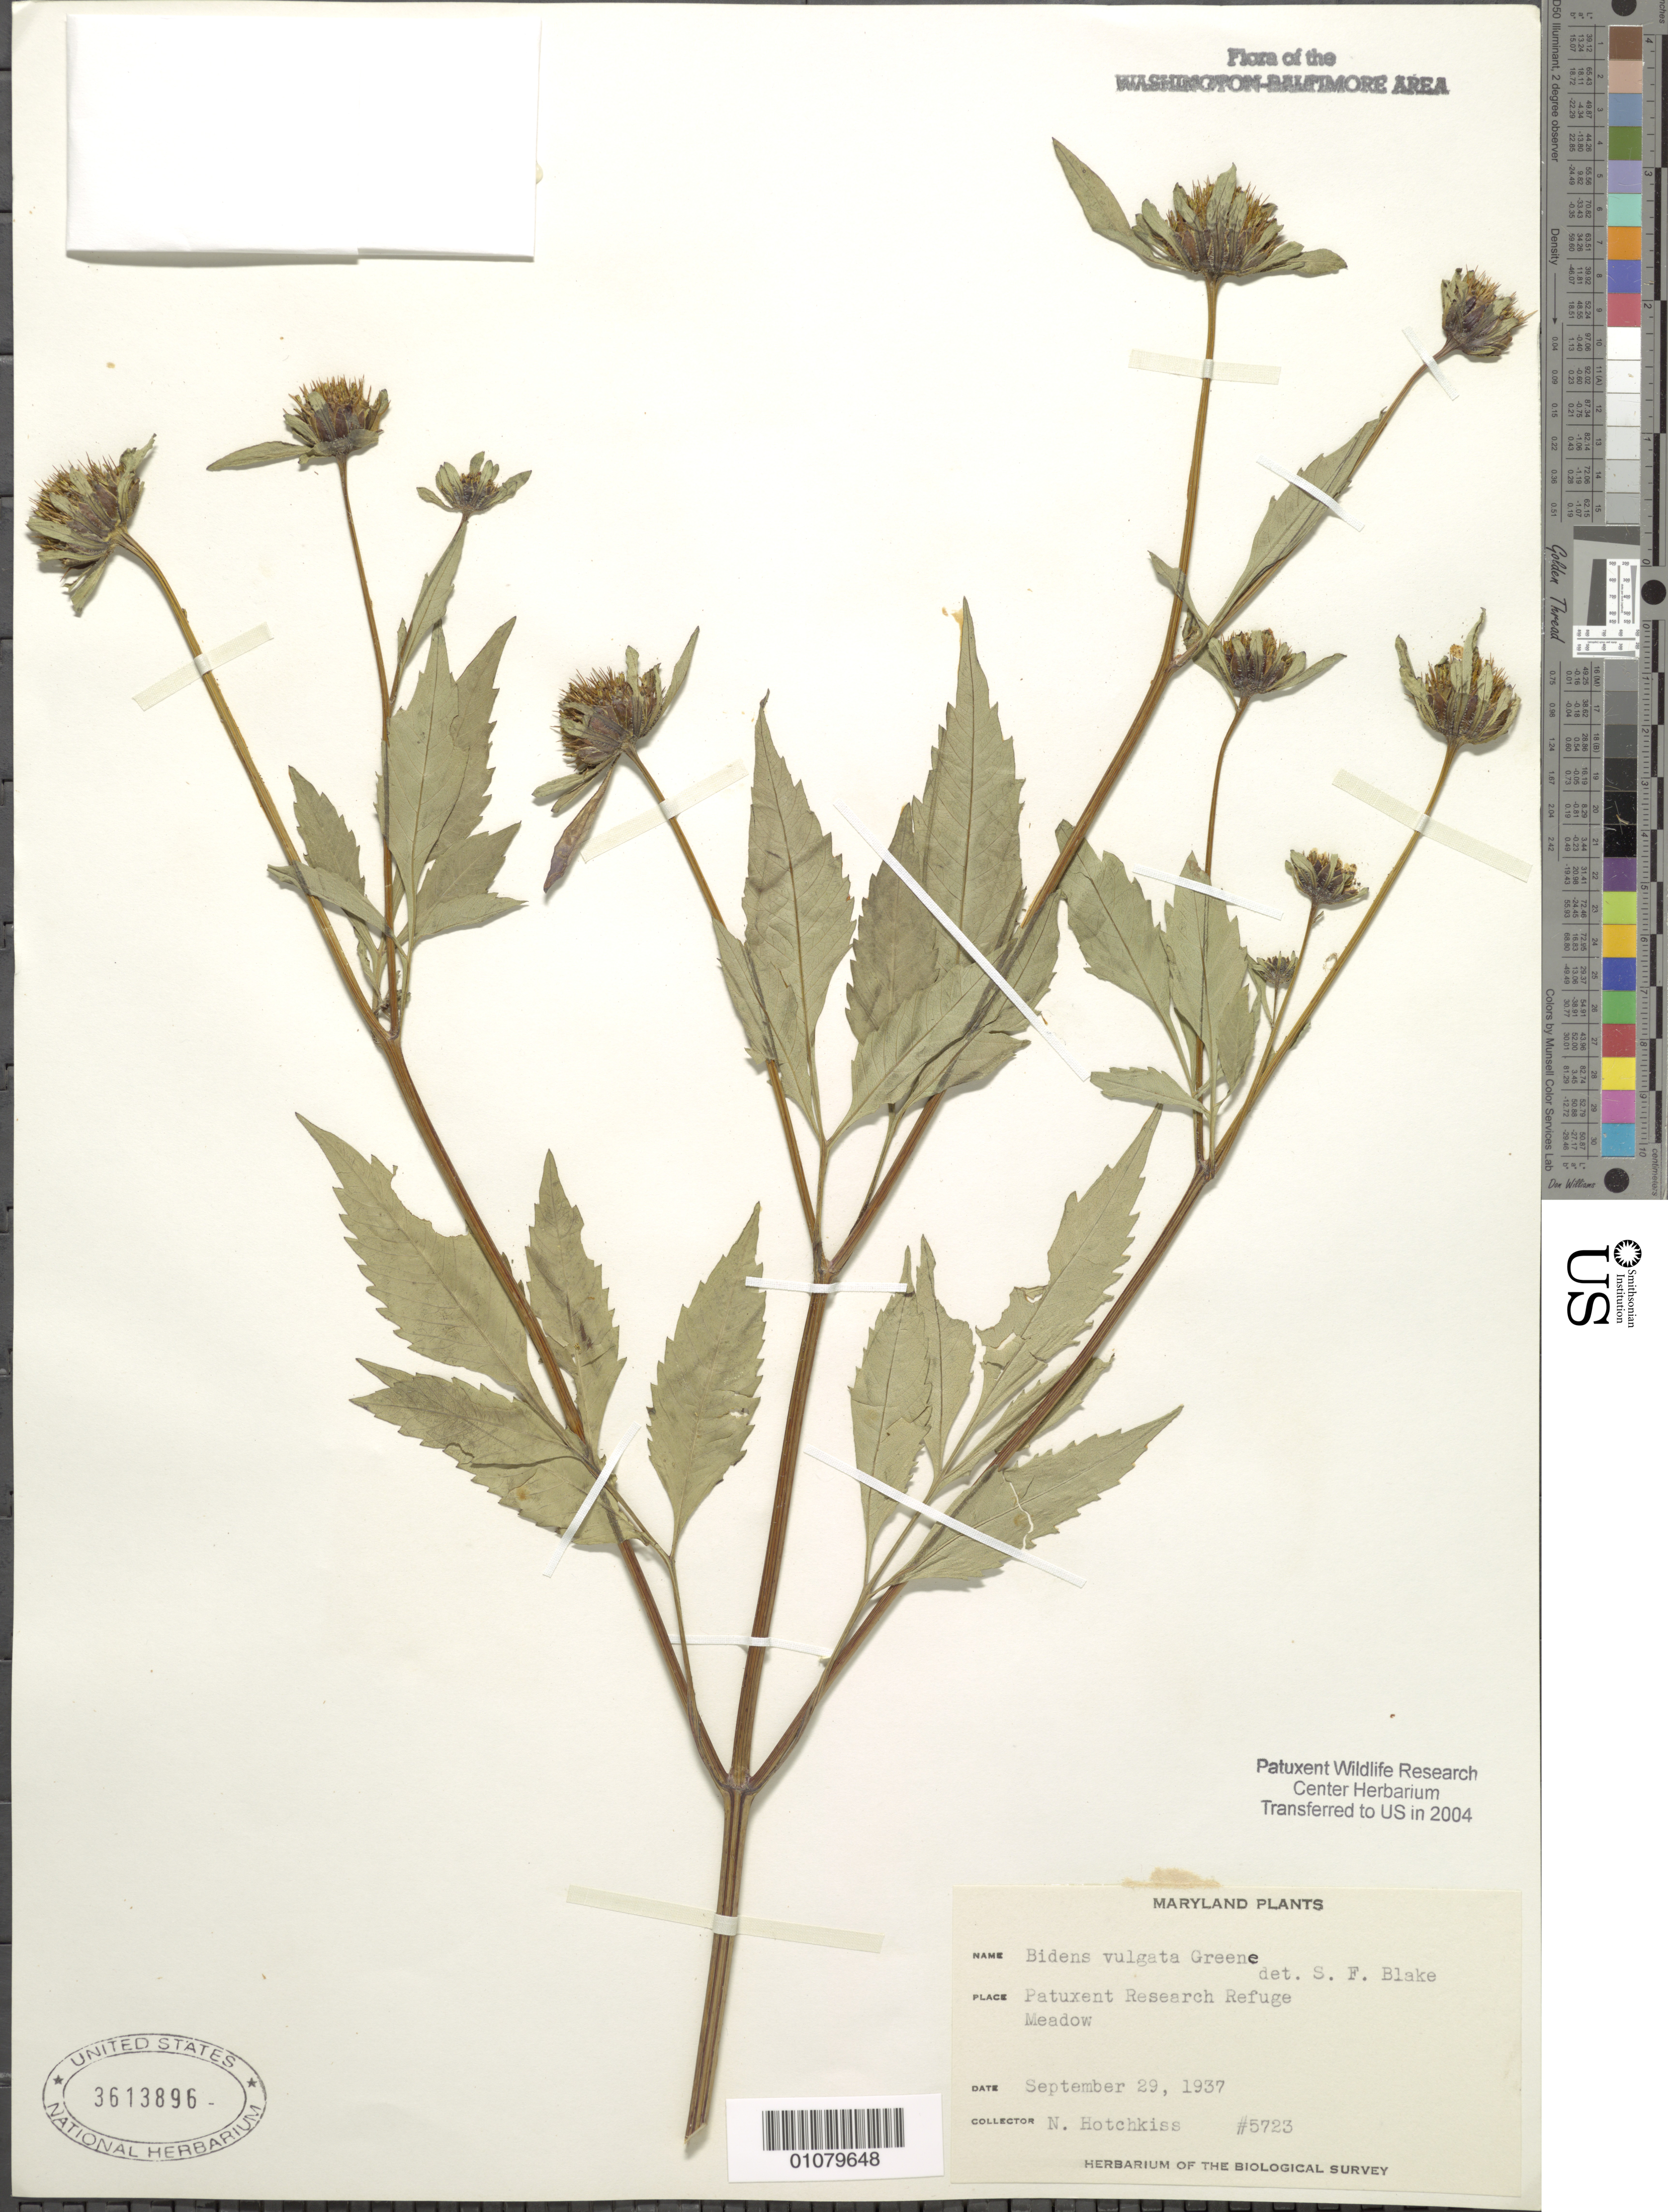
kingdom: Plantae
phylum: Tracheophyta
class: Magnoliopsida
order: Asterales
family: Asteraceae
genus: Bidens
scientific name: Bidens vulgata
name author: Greene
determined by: Blake, Sydney F.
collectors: N. Hotchkiss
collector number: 5723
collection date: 1937-09-29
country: United States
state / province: Maryland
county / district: Prince George's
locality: Patuxent Wildlife Refuge.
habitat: Meadow.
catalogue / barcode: US 3613896